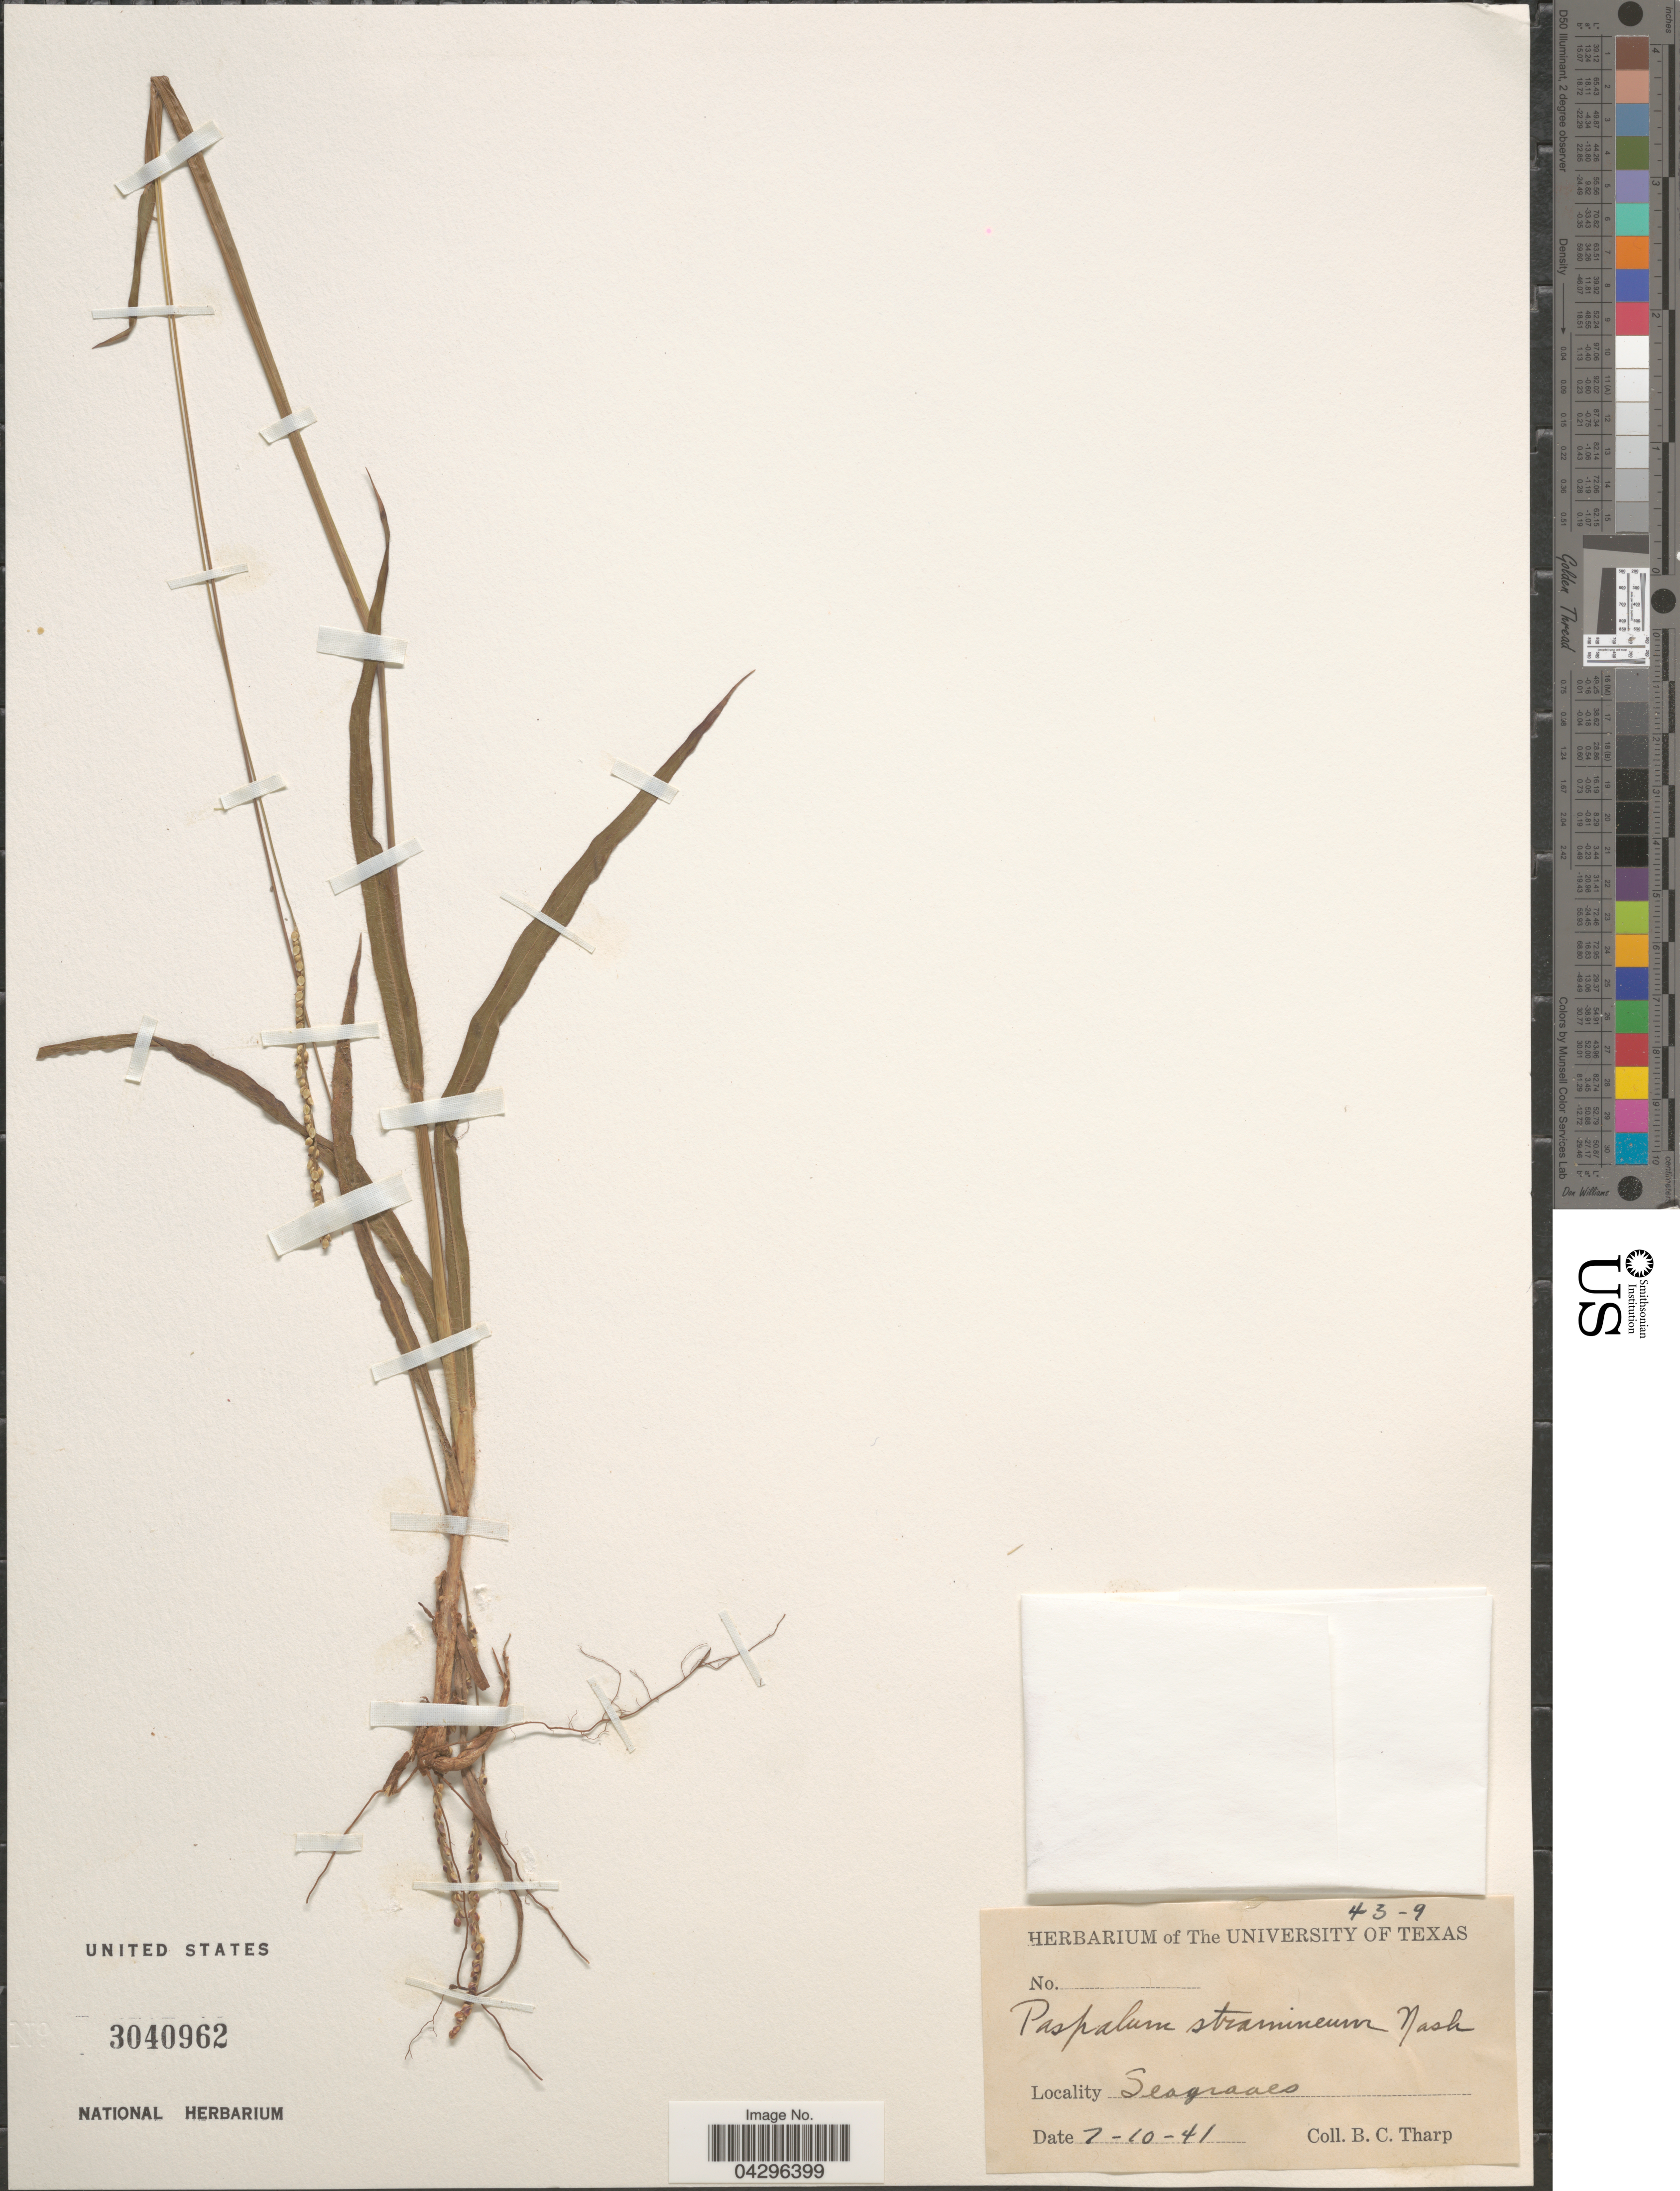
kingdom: Plantae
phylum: Tracheophyta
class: Liliopsida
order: Poales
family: Poaceae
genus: Panicum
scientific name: Panicum stramineum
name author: Hitchc. & Chase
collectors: B. C. Tharp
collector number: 43-9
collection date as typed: Transcribed d/m/y: 10/7/41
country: United States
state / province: Texas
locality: Seagraves.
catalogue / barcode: US 3040962